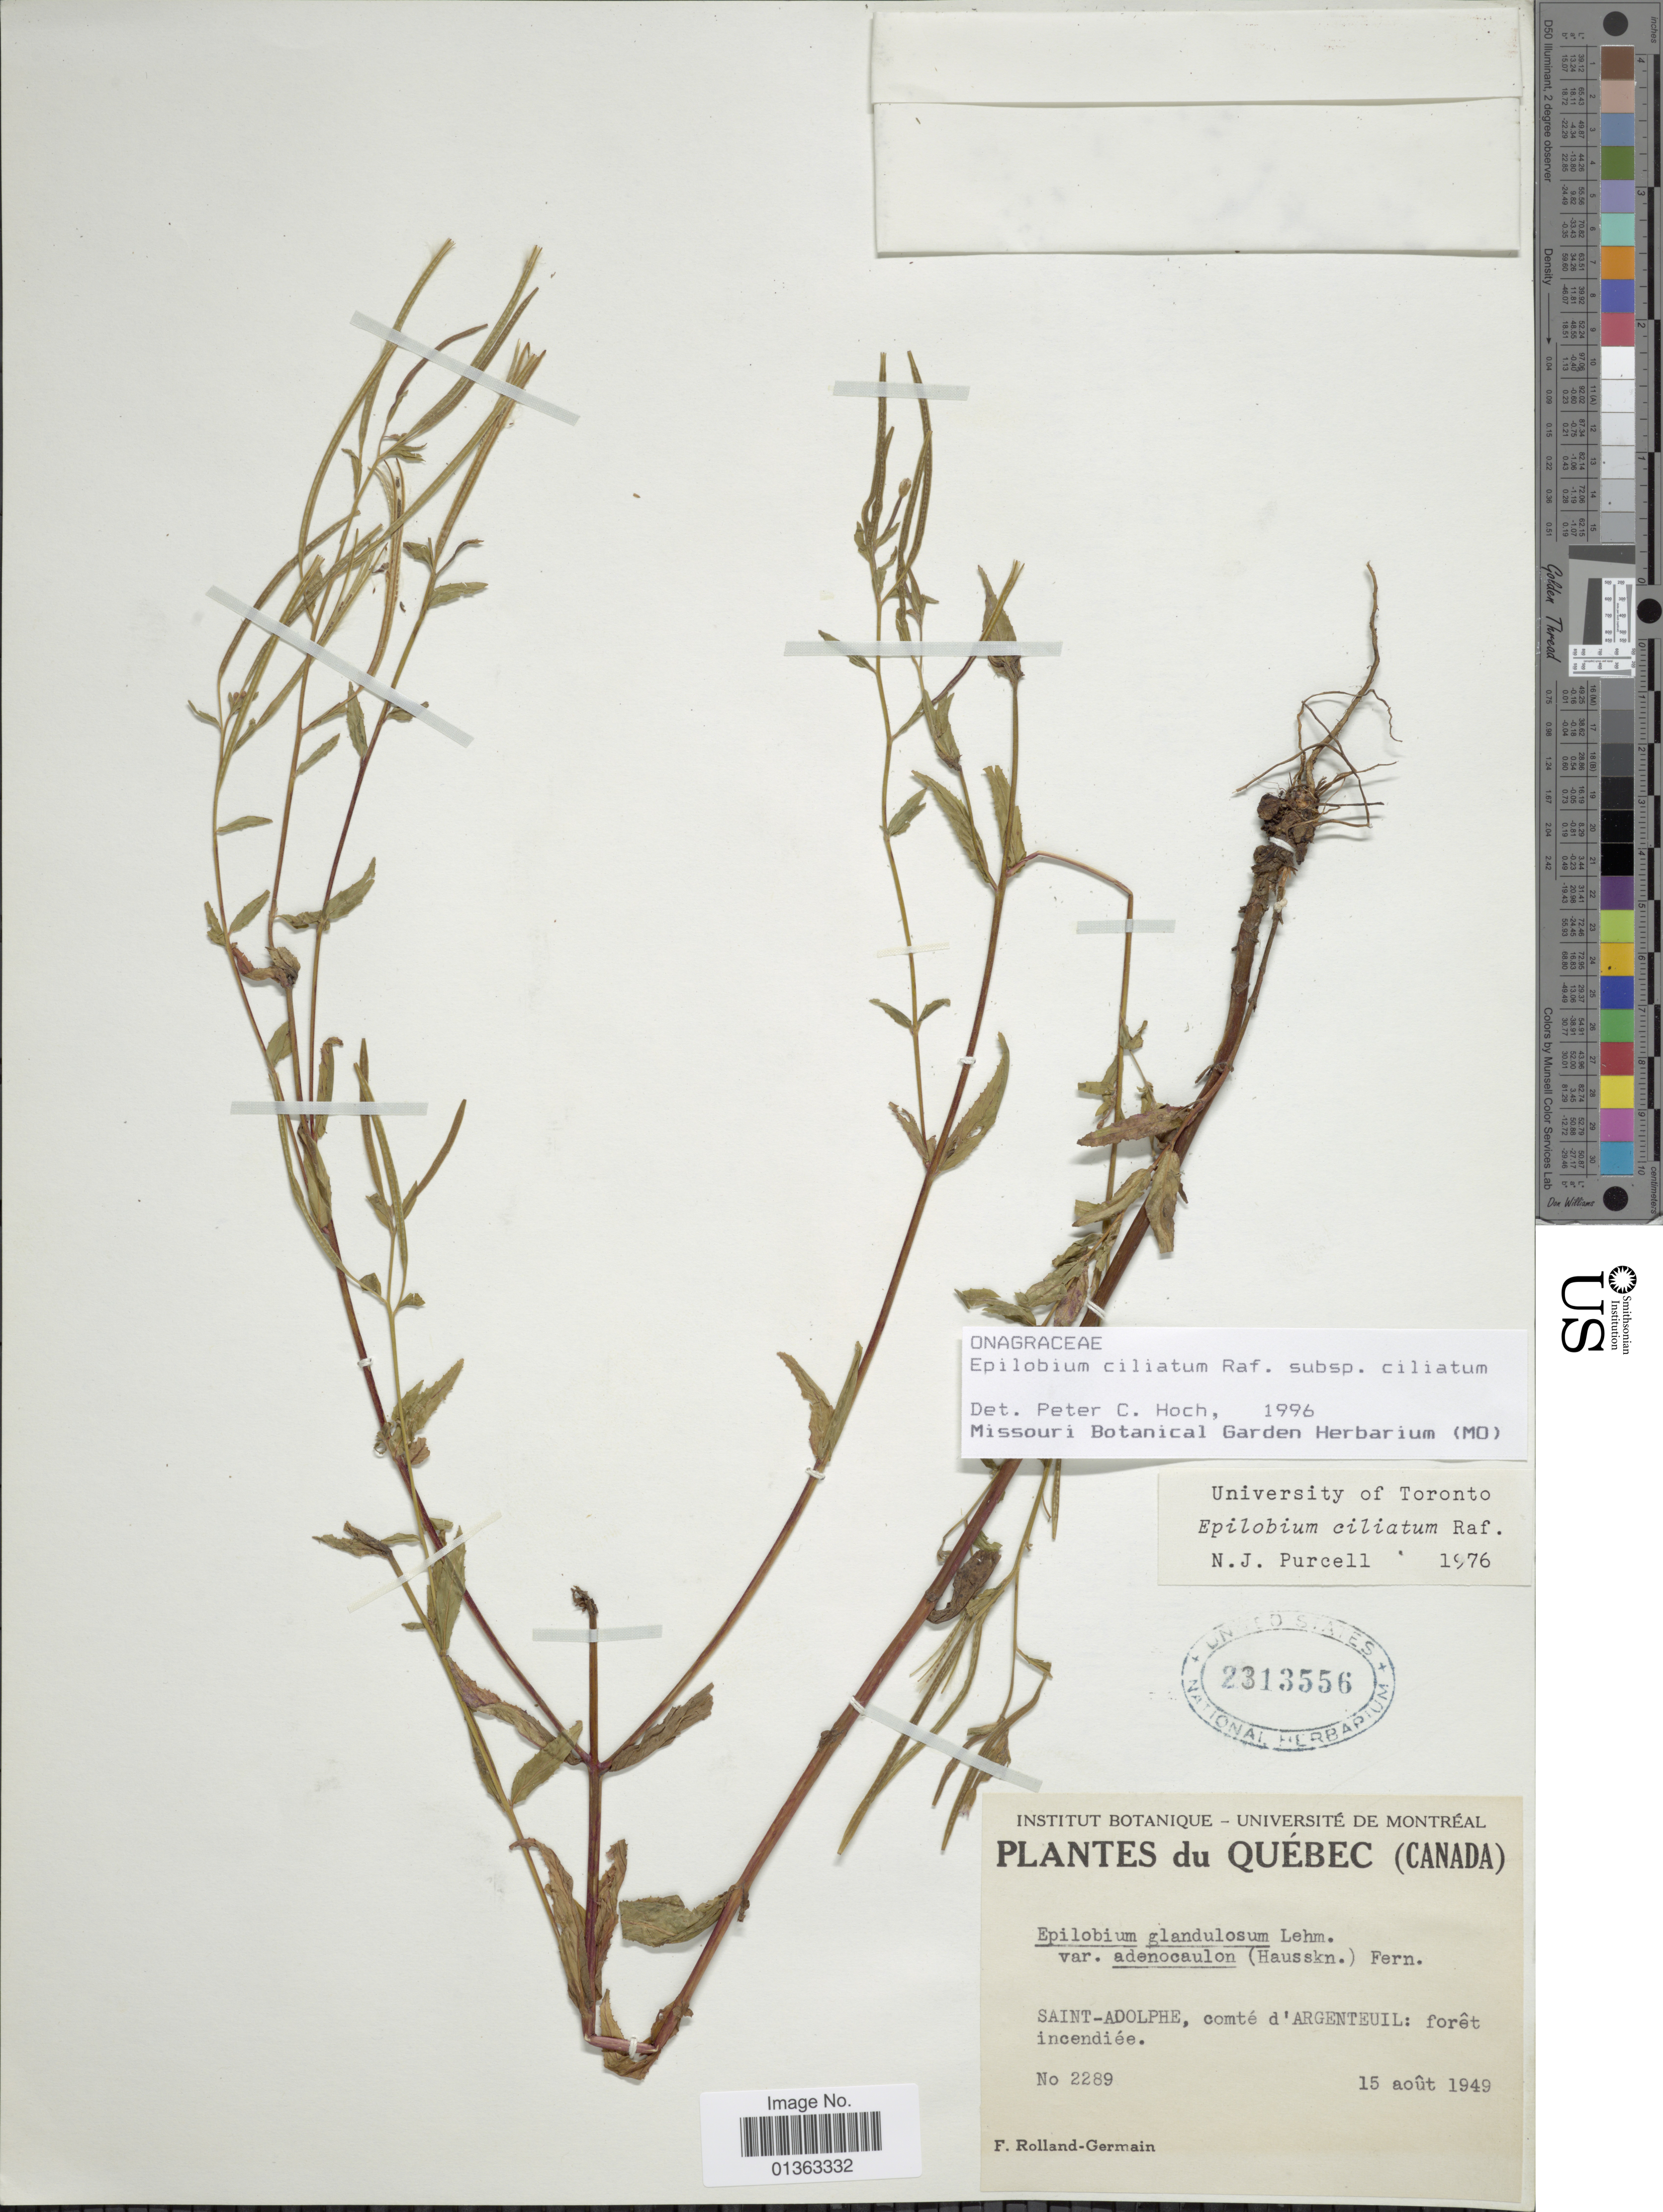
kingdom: Plantae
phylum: Tracheophyta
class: Magnoliopsida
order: Myrtales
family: Onagraceae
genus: Epilobium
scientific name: Epilobium ciliatum subsp. ciliatum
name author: Raf.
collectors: Rolland-Germain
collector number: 2289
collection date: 1949-08-15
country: Canada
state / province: Quebec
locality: Saint-Adolphe, comté d'Argenteuil: forêt incendiée.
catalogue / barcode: US 2313556